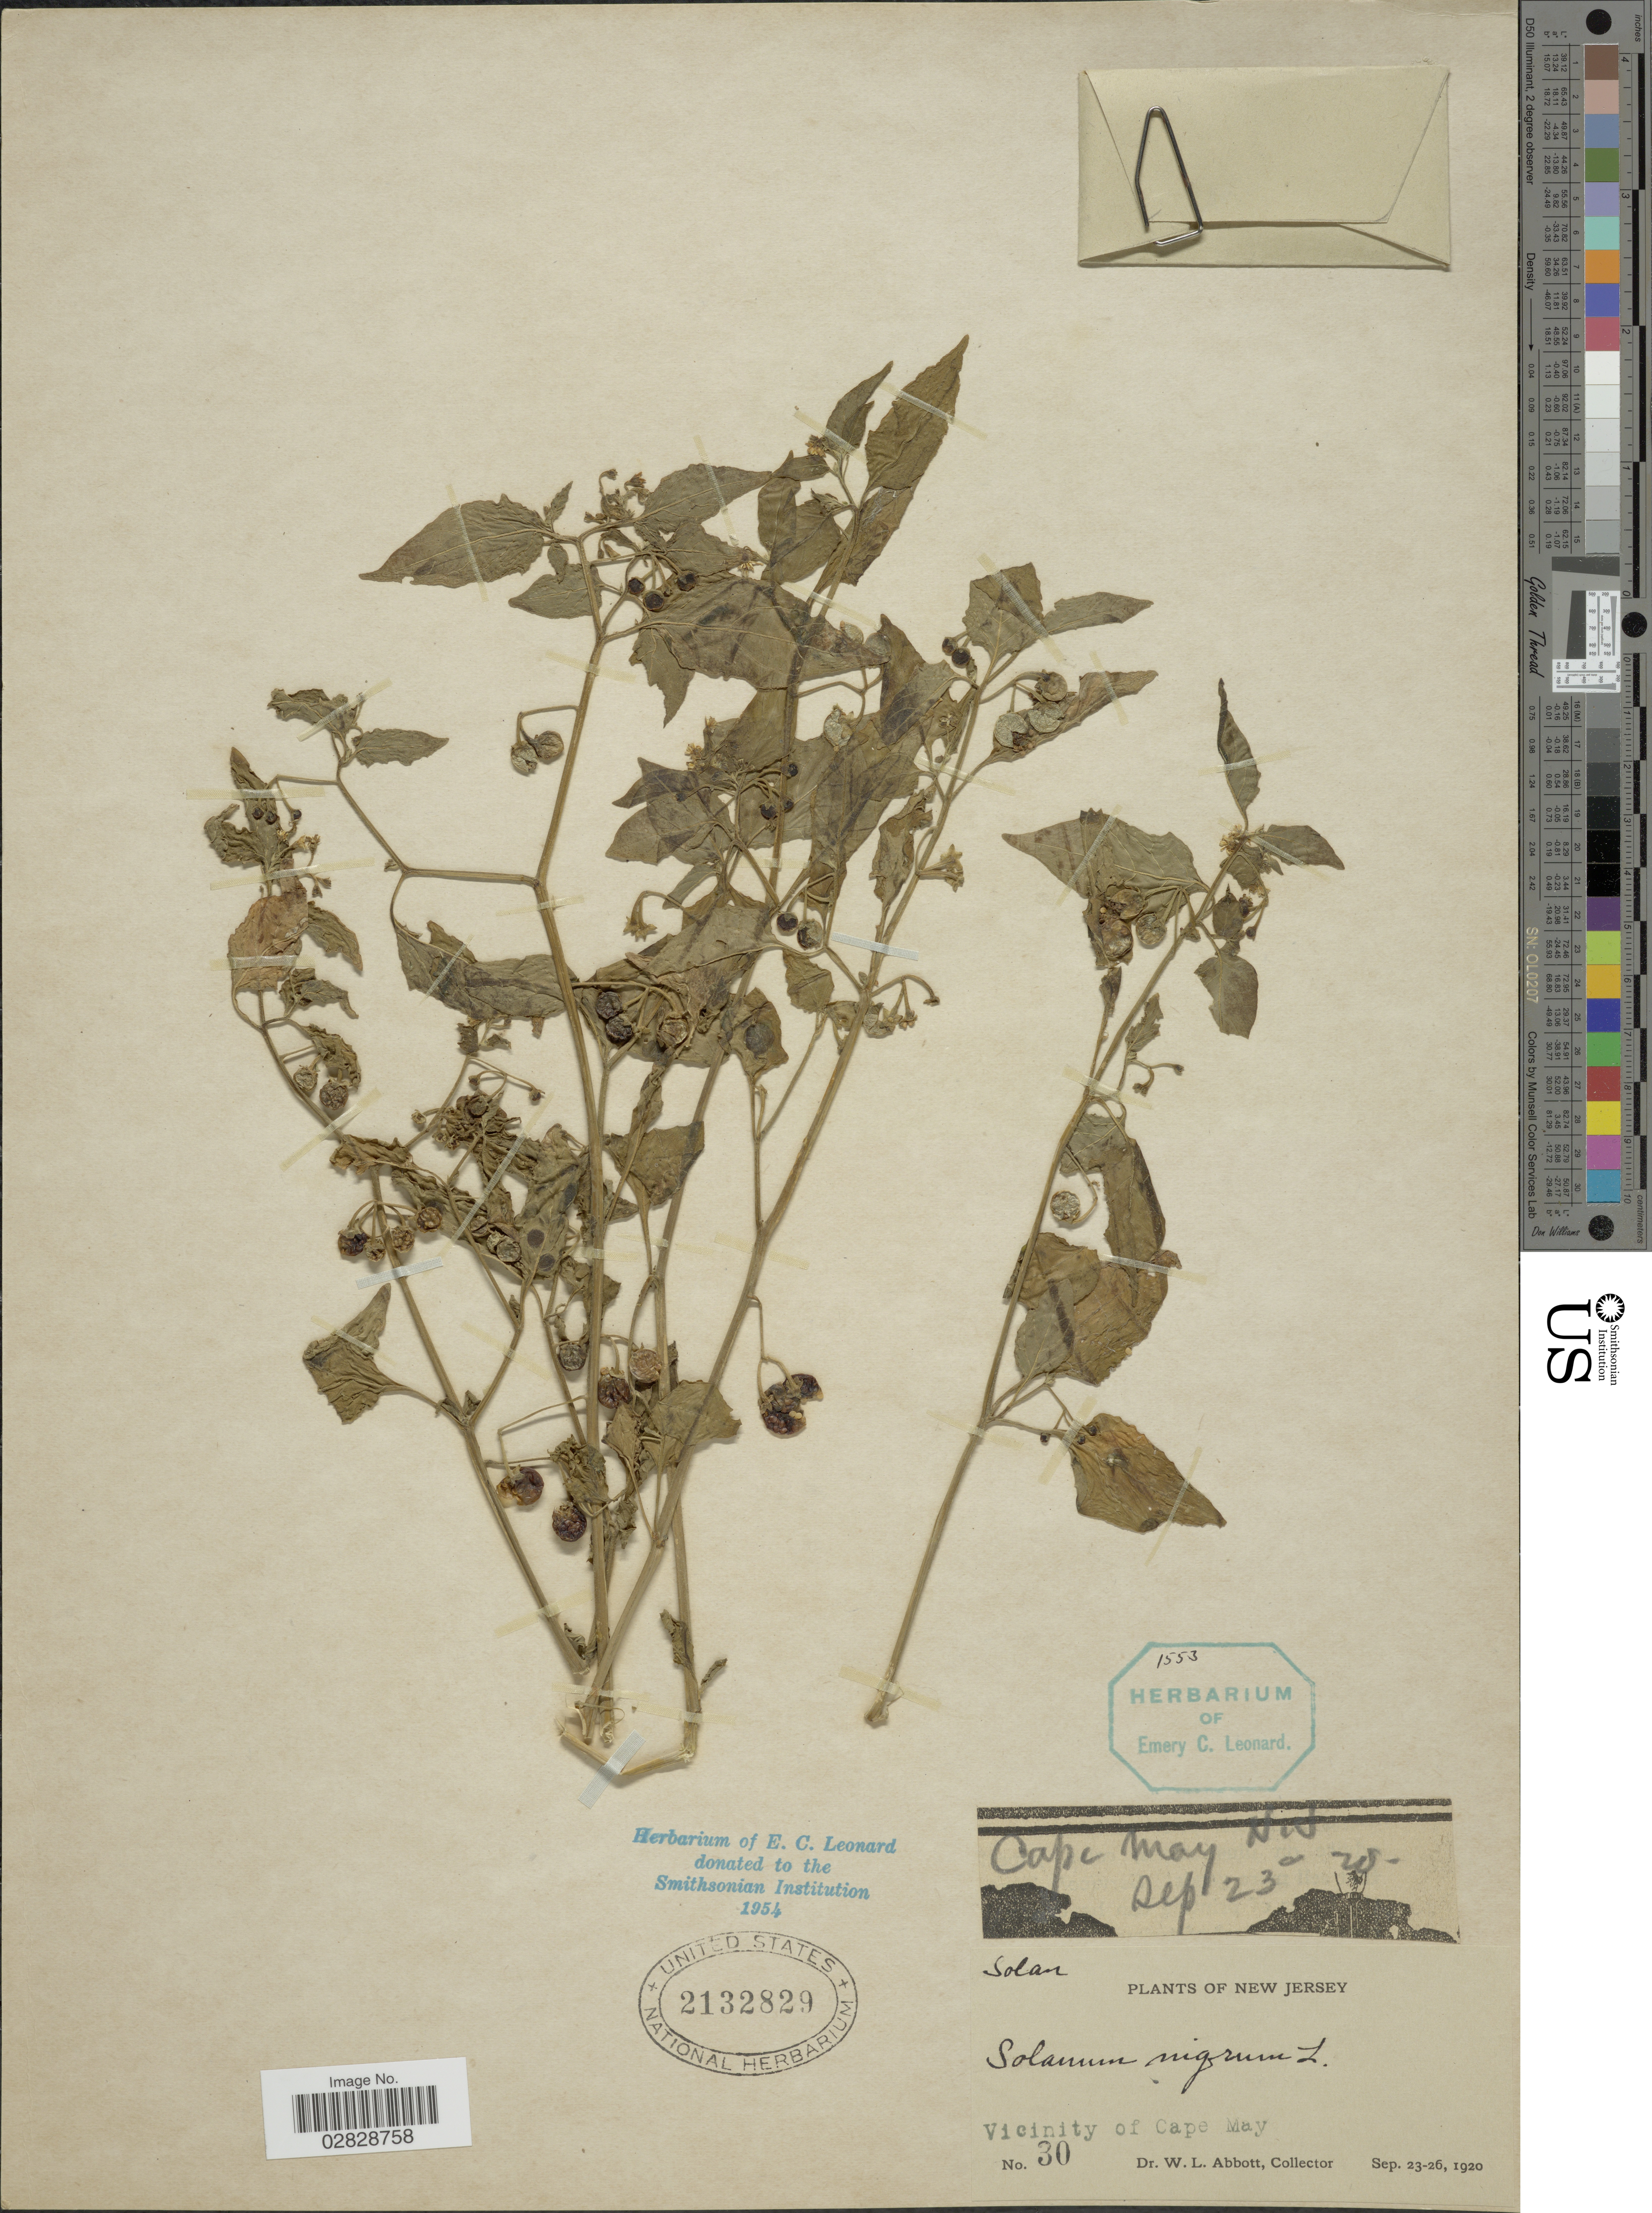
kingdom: Plantae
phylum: Tracheophyta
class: Magnoliopsida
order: Solanales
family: Solanaceae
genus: Solanum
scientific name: Solanum emulans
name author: Raf.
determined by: Knapp, S. D.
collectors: W. L. Abbott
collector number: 30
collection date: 1920-09-23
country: United States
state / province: New Jersey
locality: Vicinity of Cape May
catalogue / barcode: US 2132829